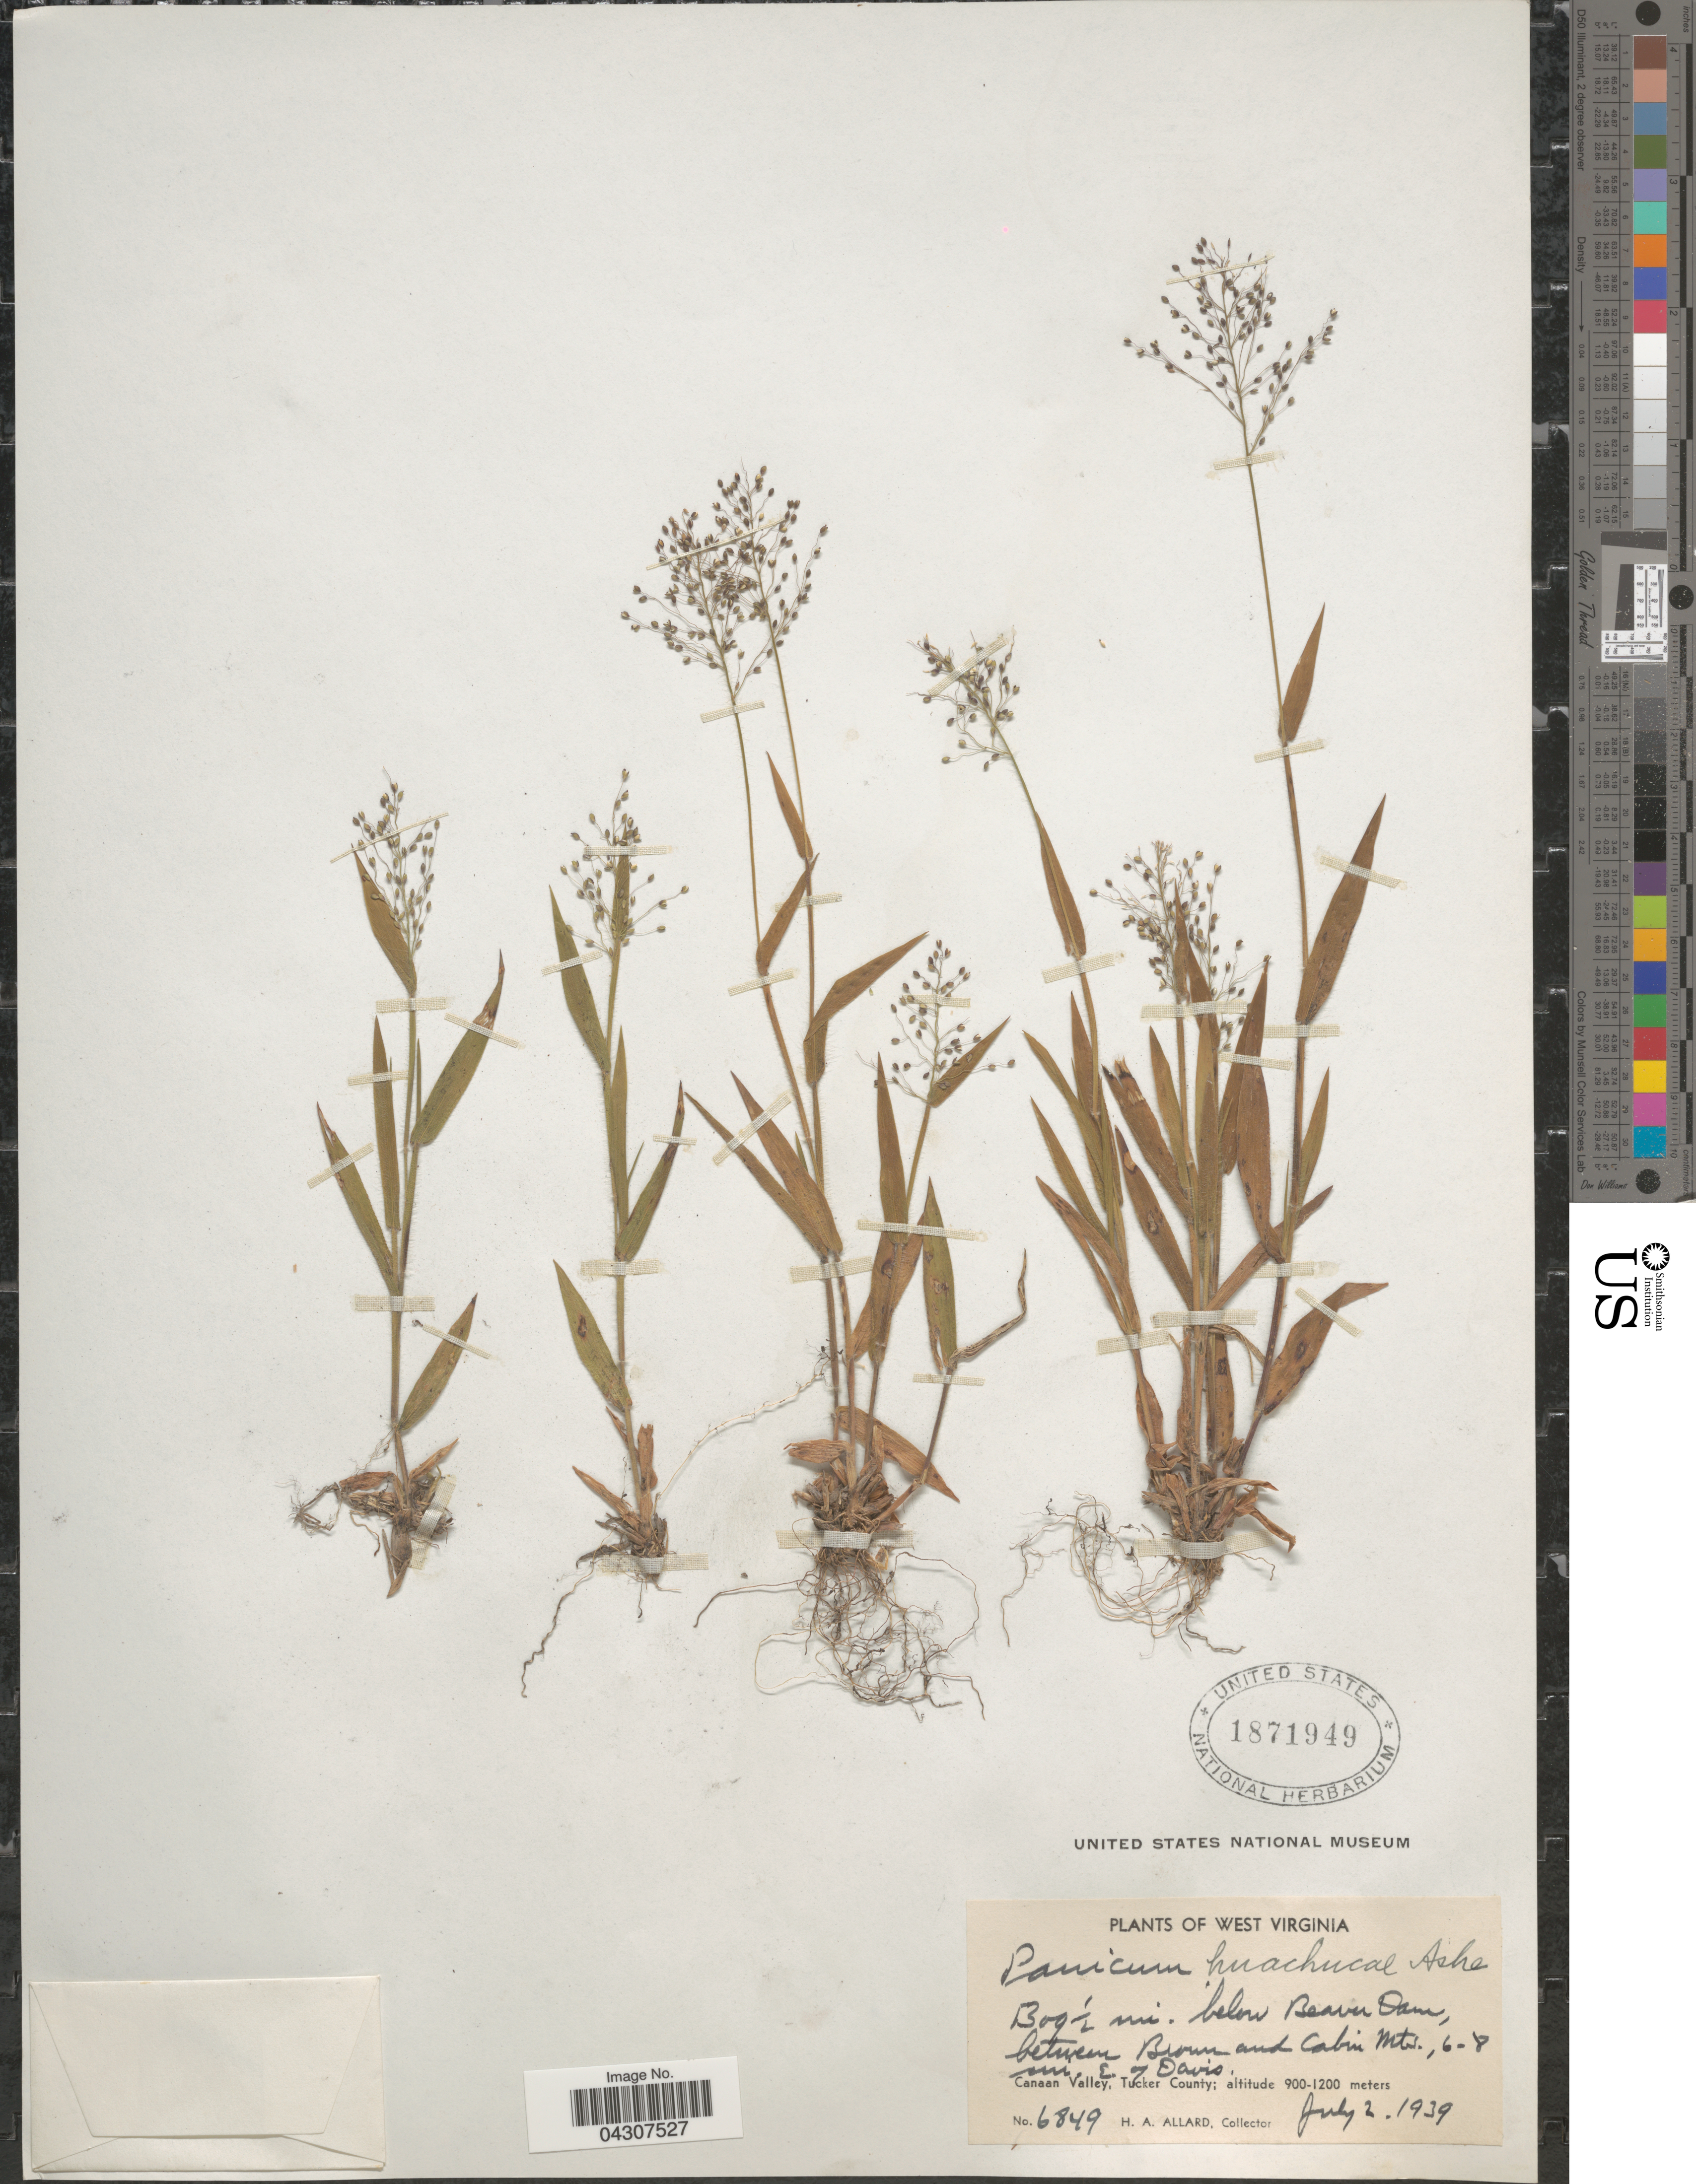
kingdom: Plantae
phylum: Tracheophyta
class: Liliopsida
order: Poales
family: Poaceae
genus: Dichanthelium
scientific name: Dichanthelium acuminatum var. acuminatum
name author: (Sw.) Gould & C.A. Clark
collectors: H. A. Allard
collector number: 6849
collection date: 1939-07-02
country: United States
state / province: West Virginia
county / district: Tucker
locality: Bog ½ mi. below Beaver Dam, between Brown and Cabin Mts., 6-8 mi. E of Davis. Canaan Valley, Tucker County.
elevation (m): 900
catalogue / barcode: US 1871949